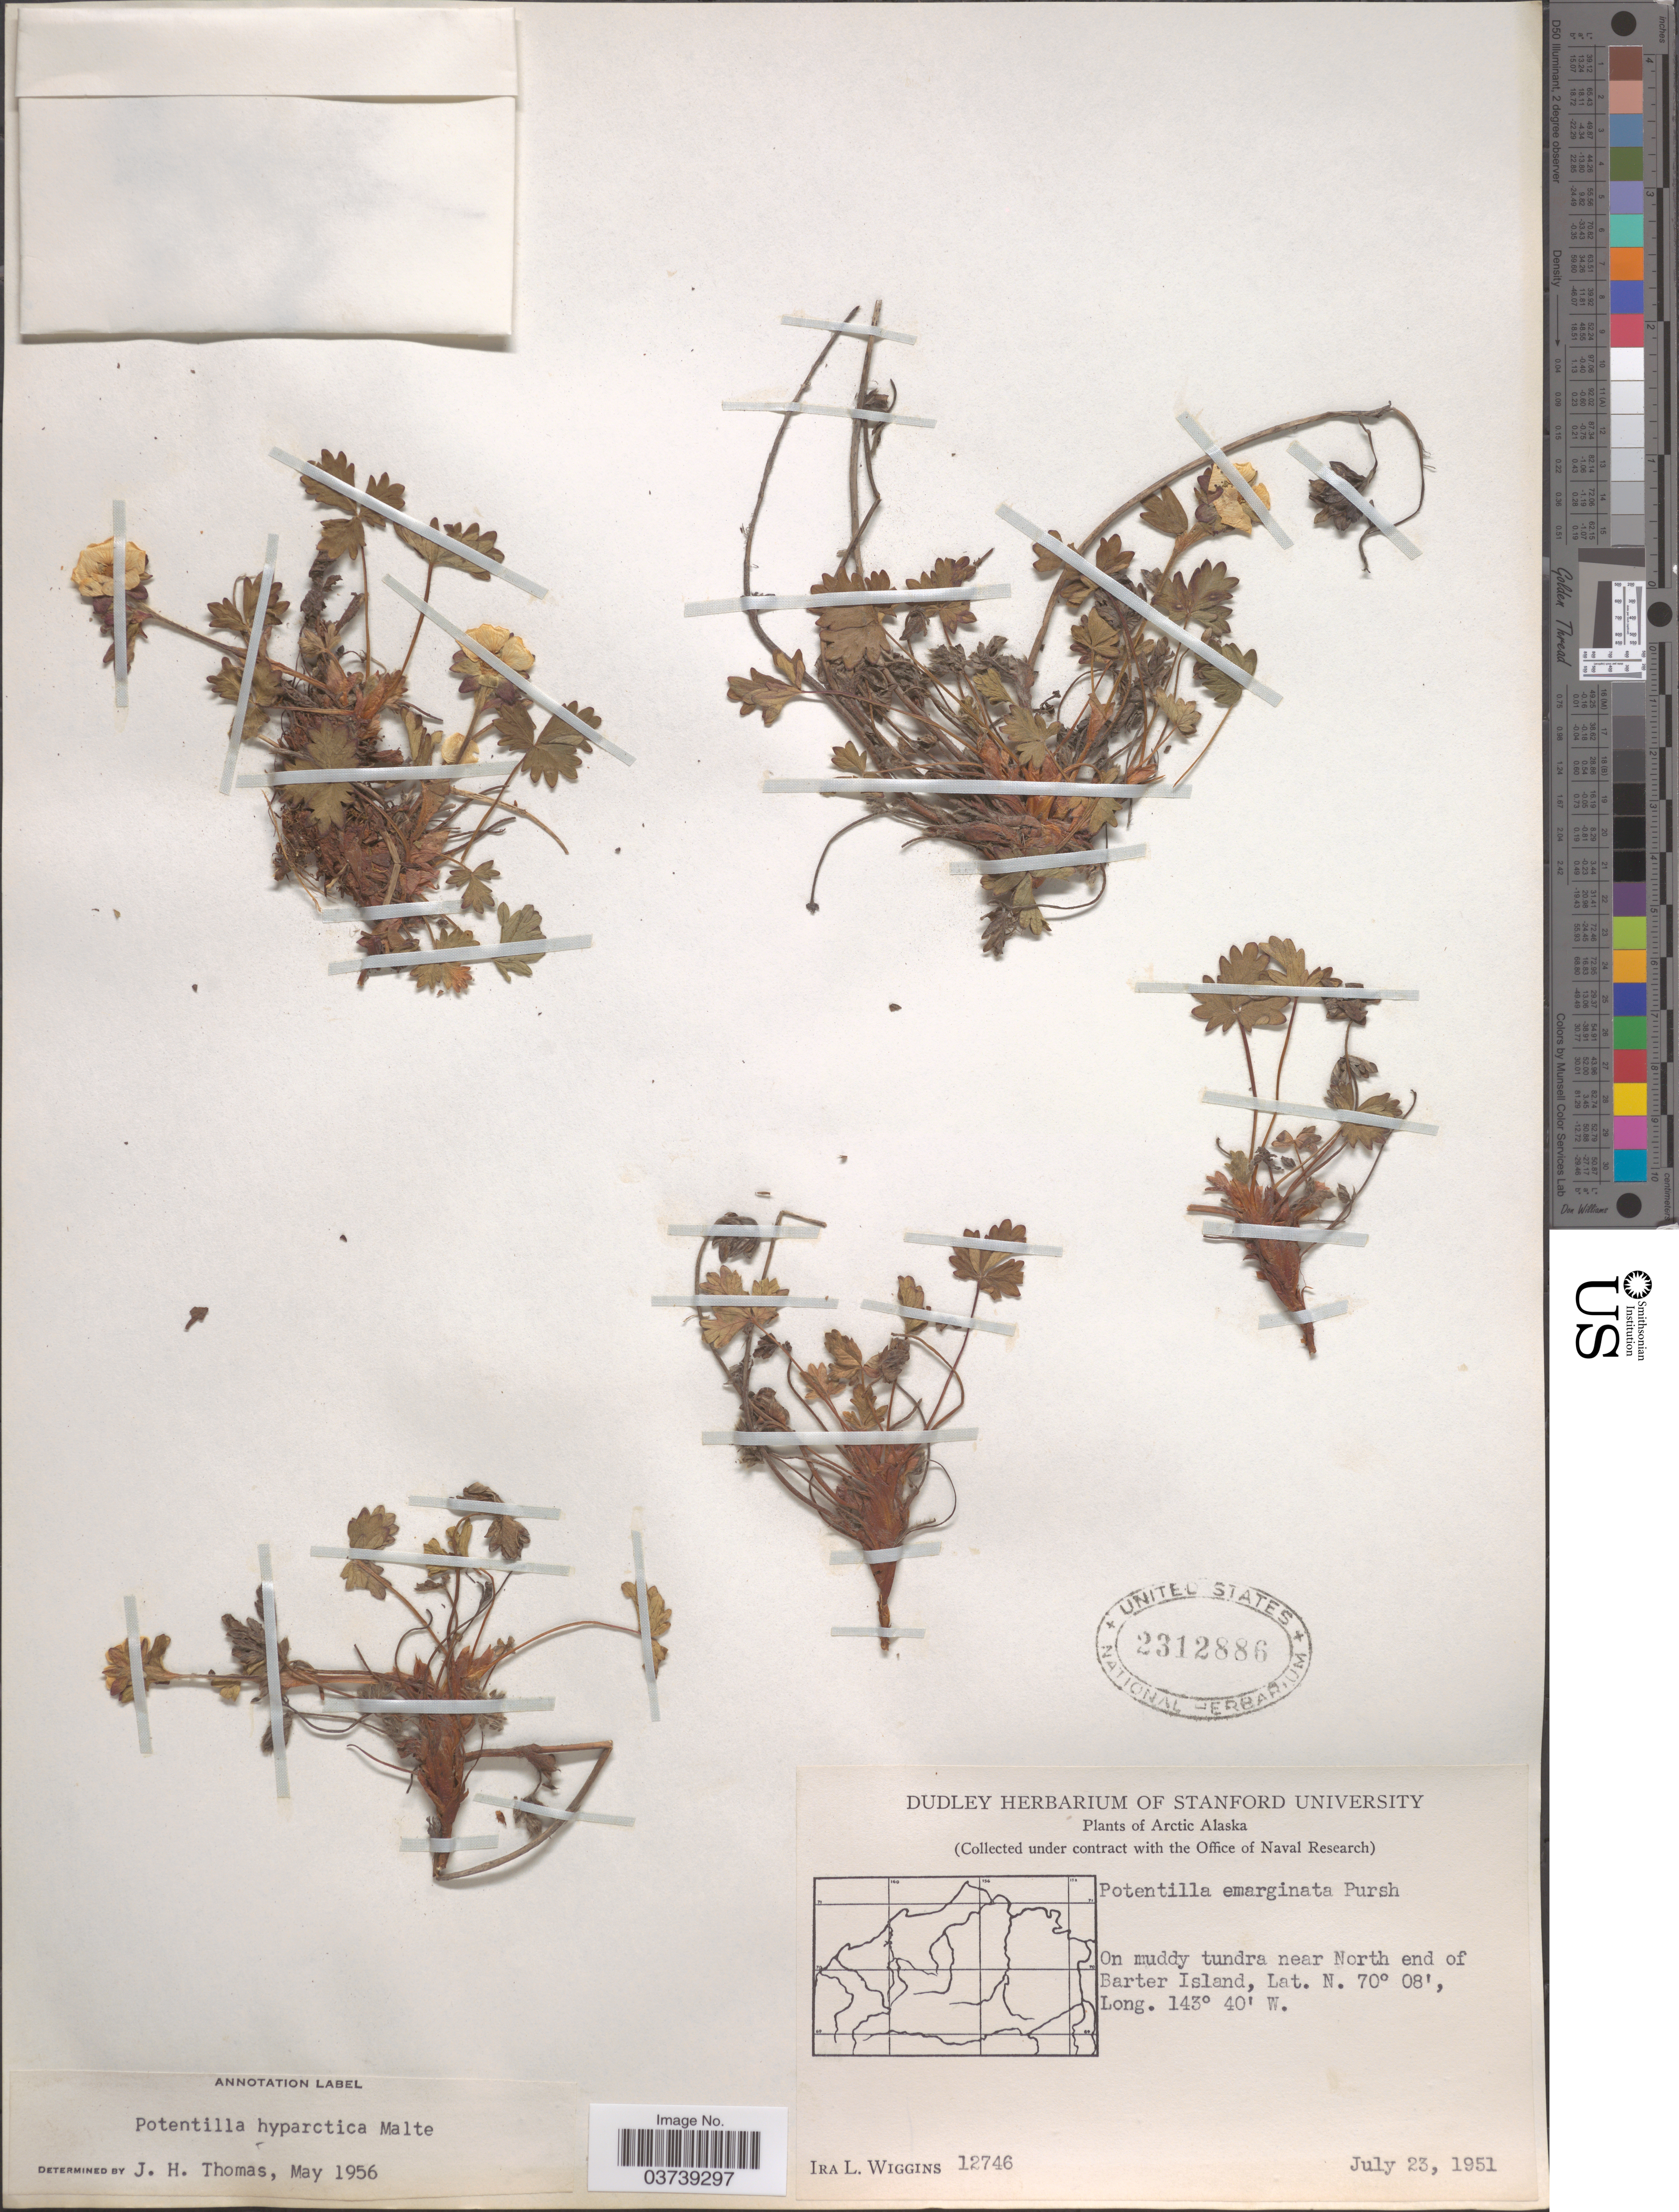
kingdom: Plantae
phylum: Tracheophyta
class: Magnoliopsida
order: Rosales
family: Rosaceae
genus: Potentilla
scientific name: Potentilla hyparctica subsp. hyparctica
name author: Malte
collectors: I. L. Wiggins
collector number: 12746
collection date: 1951-07-23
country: United States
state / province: Alaska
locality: Arctic Alaska. On muddy tundra near North end of Barter Island.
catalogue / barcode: US 2312886